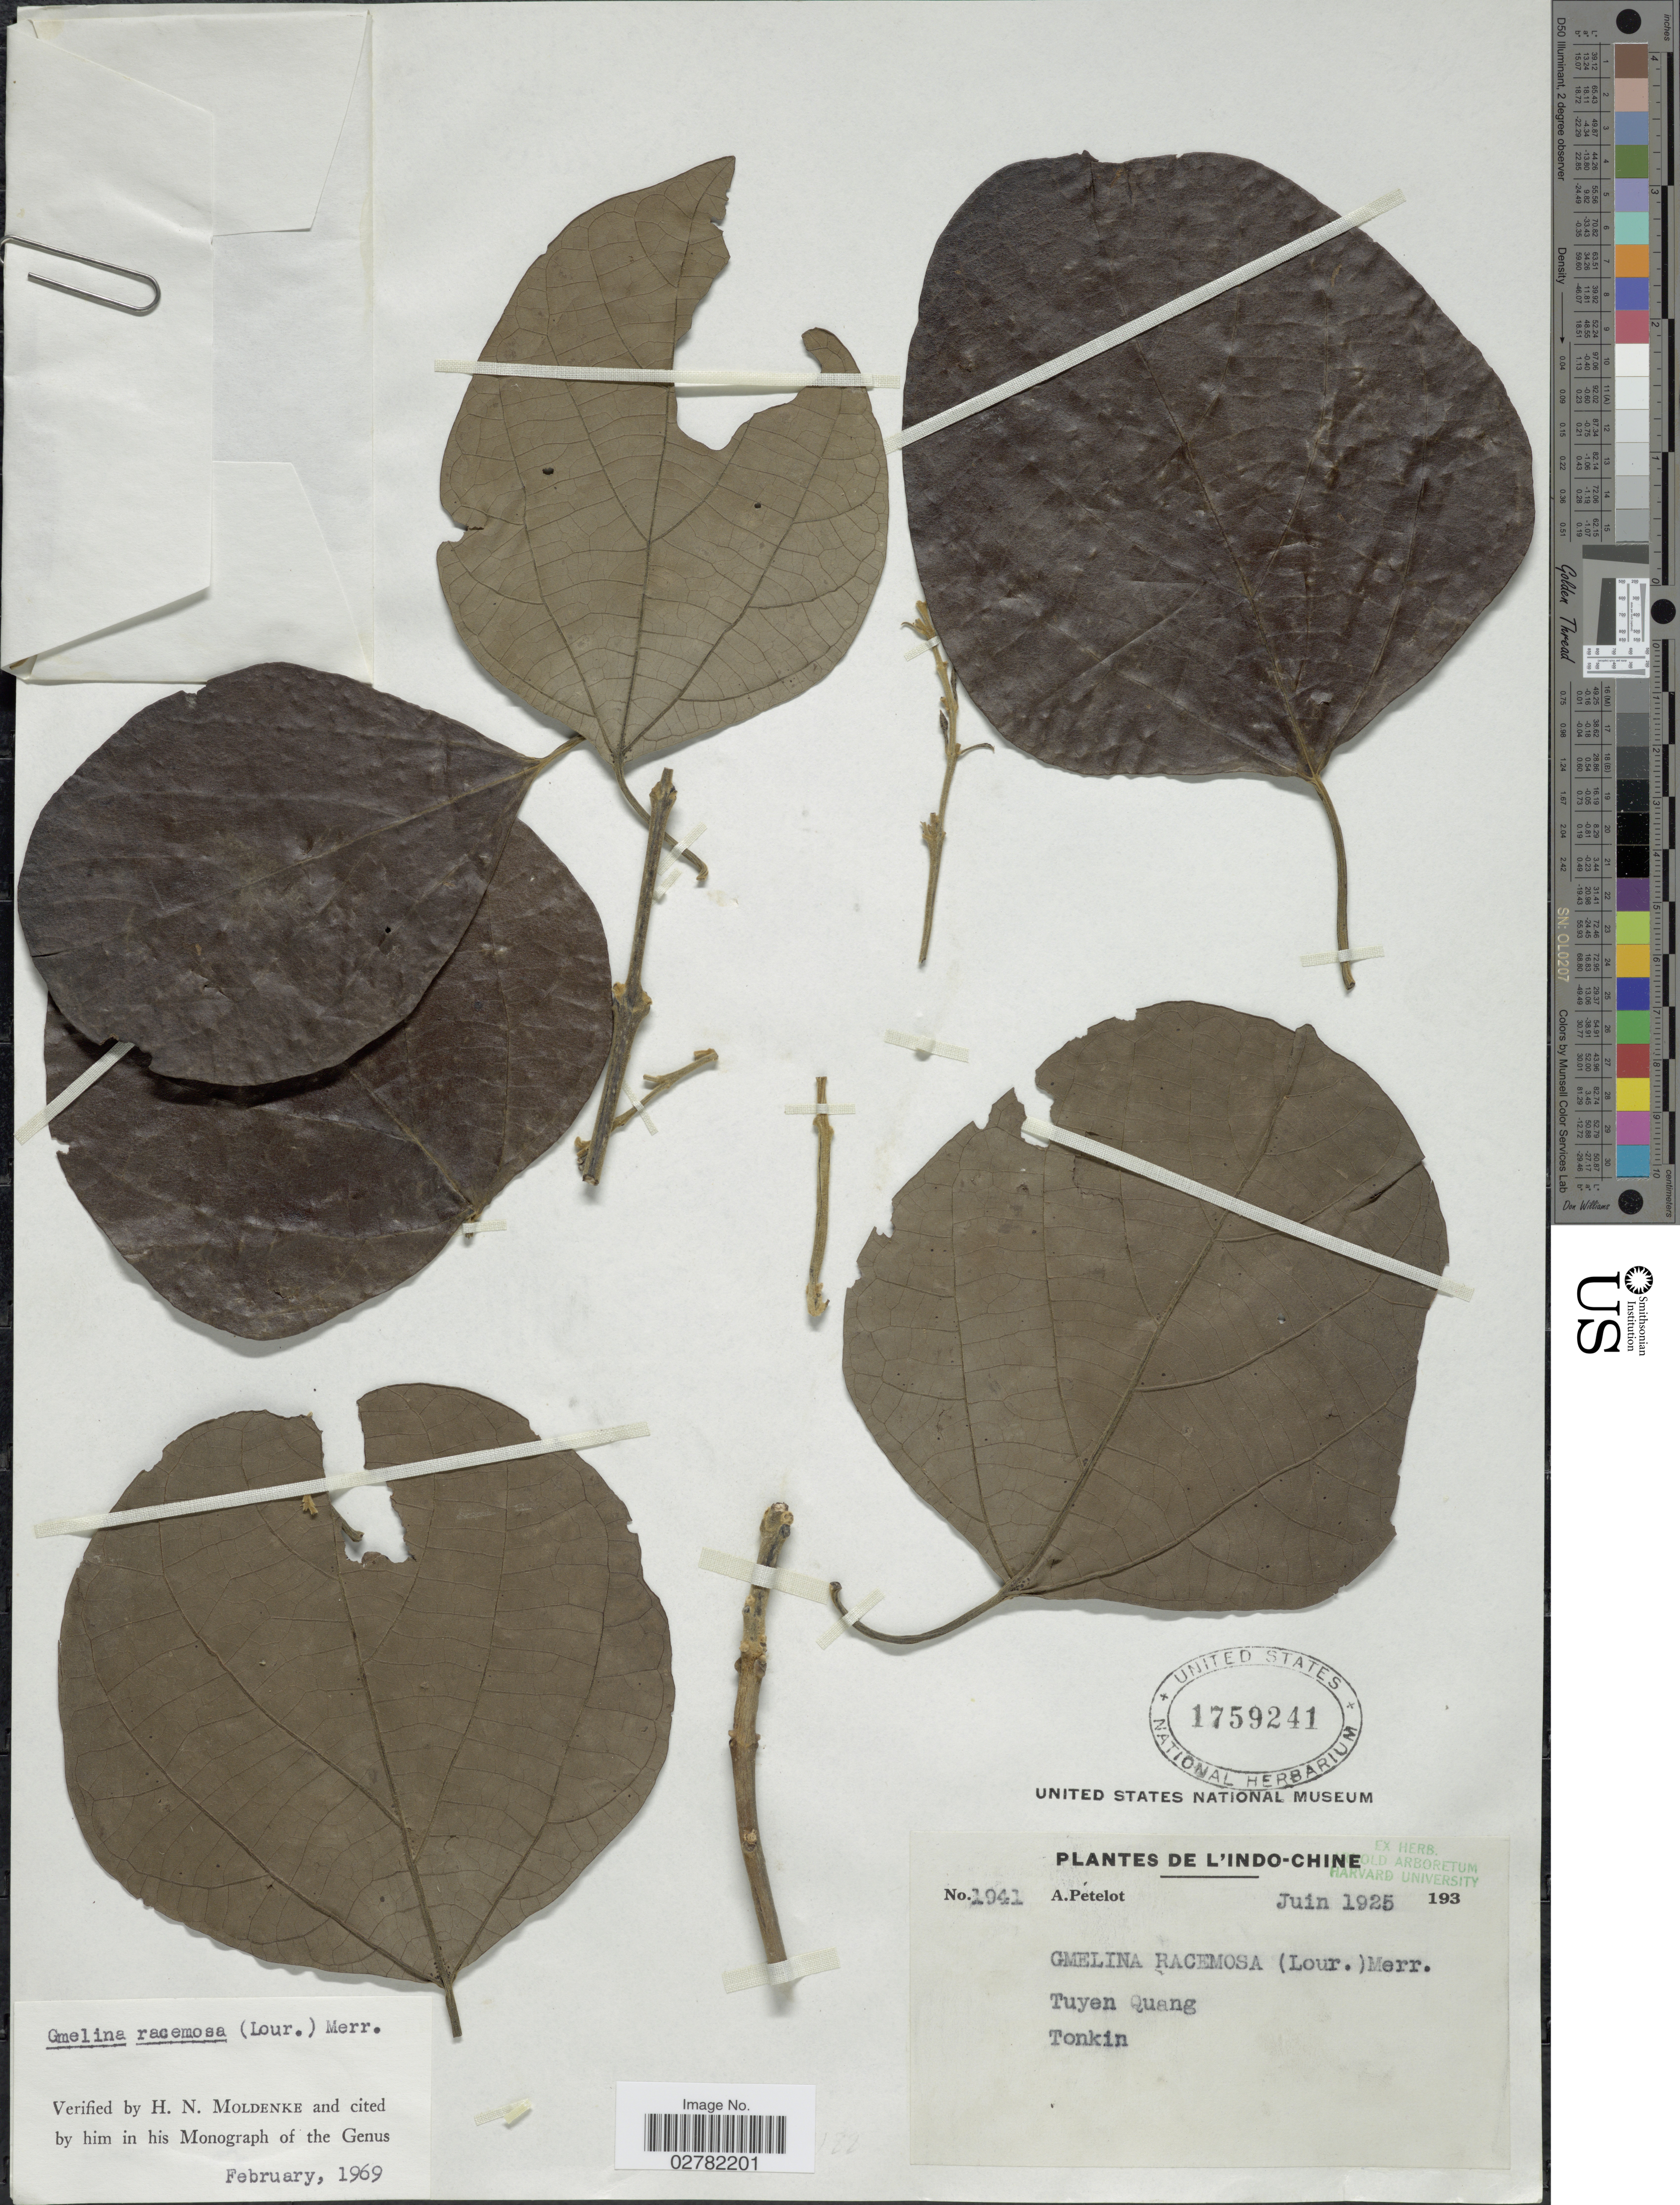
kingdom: Plantae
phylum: Tracheophyta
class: Magnoliopsida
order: Lamiales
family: Lamiaceae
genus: Gmelina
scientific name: Gmelina racemosa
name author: (Lour.) Merr.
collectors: A. Petelot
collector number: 1941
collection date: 1925-06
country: Vietnam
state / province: Tuyen Quang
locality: L'Indo-Chine. Tonkin.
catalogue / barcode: US 1759241